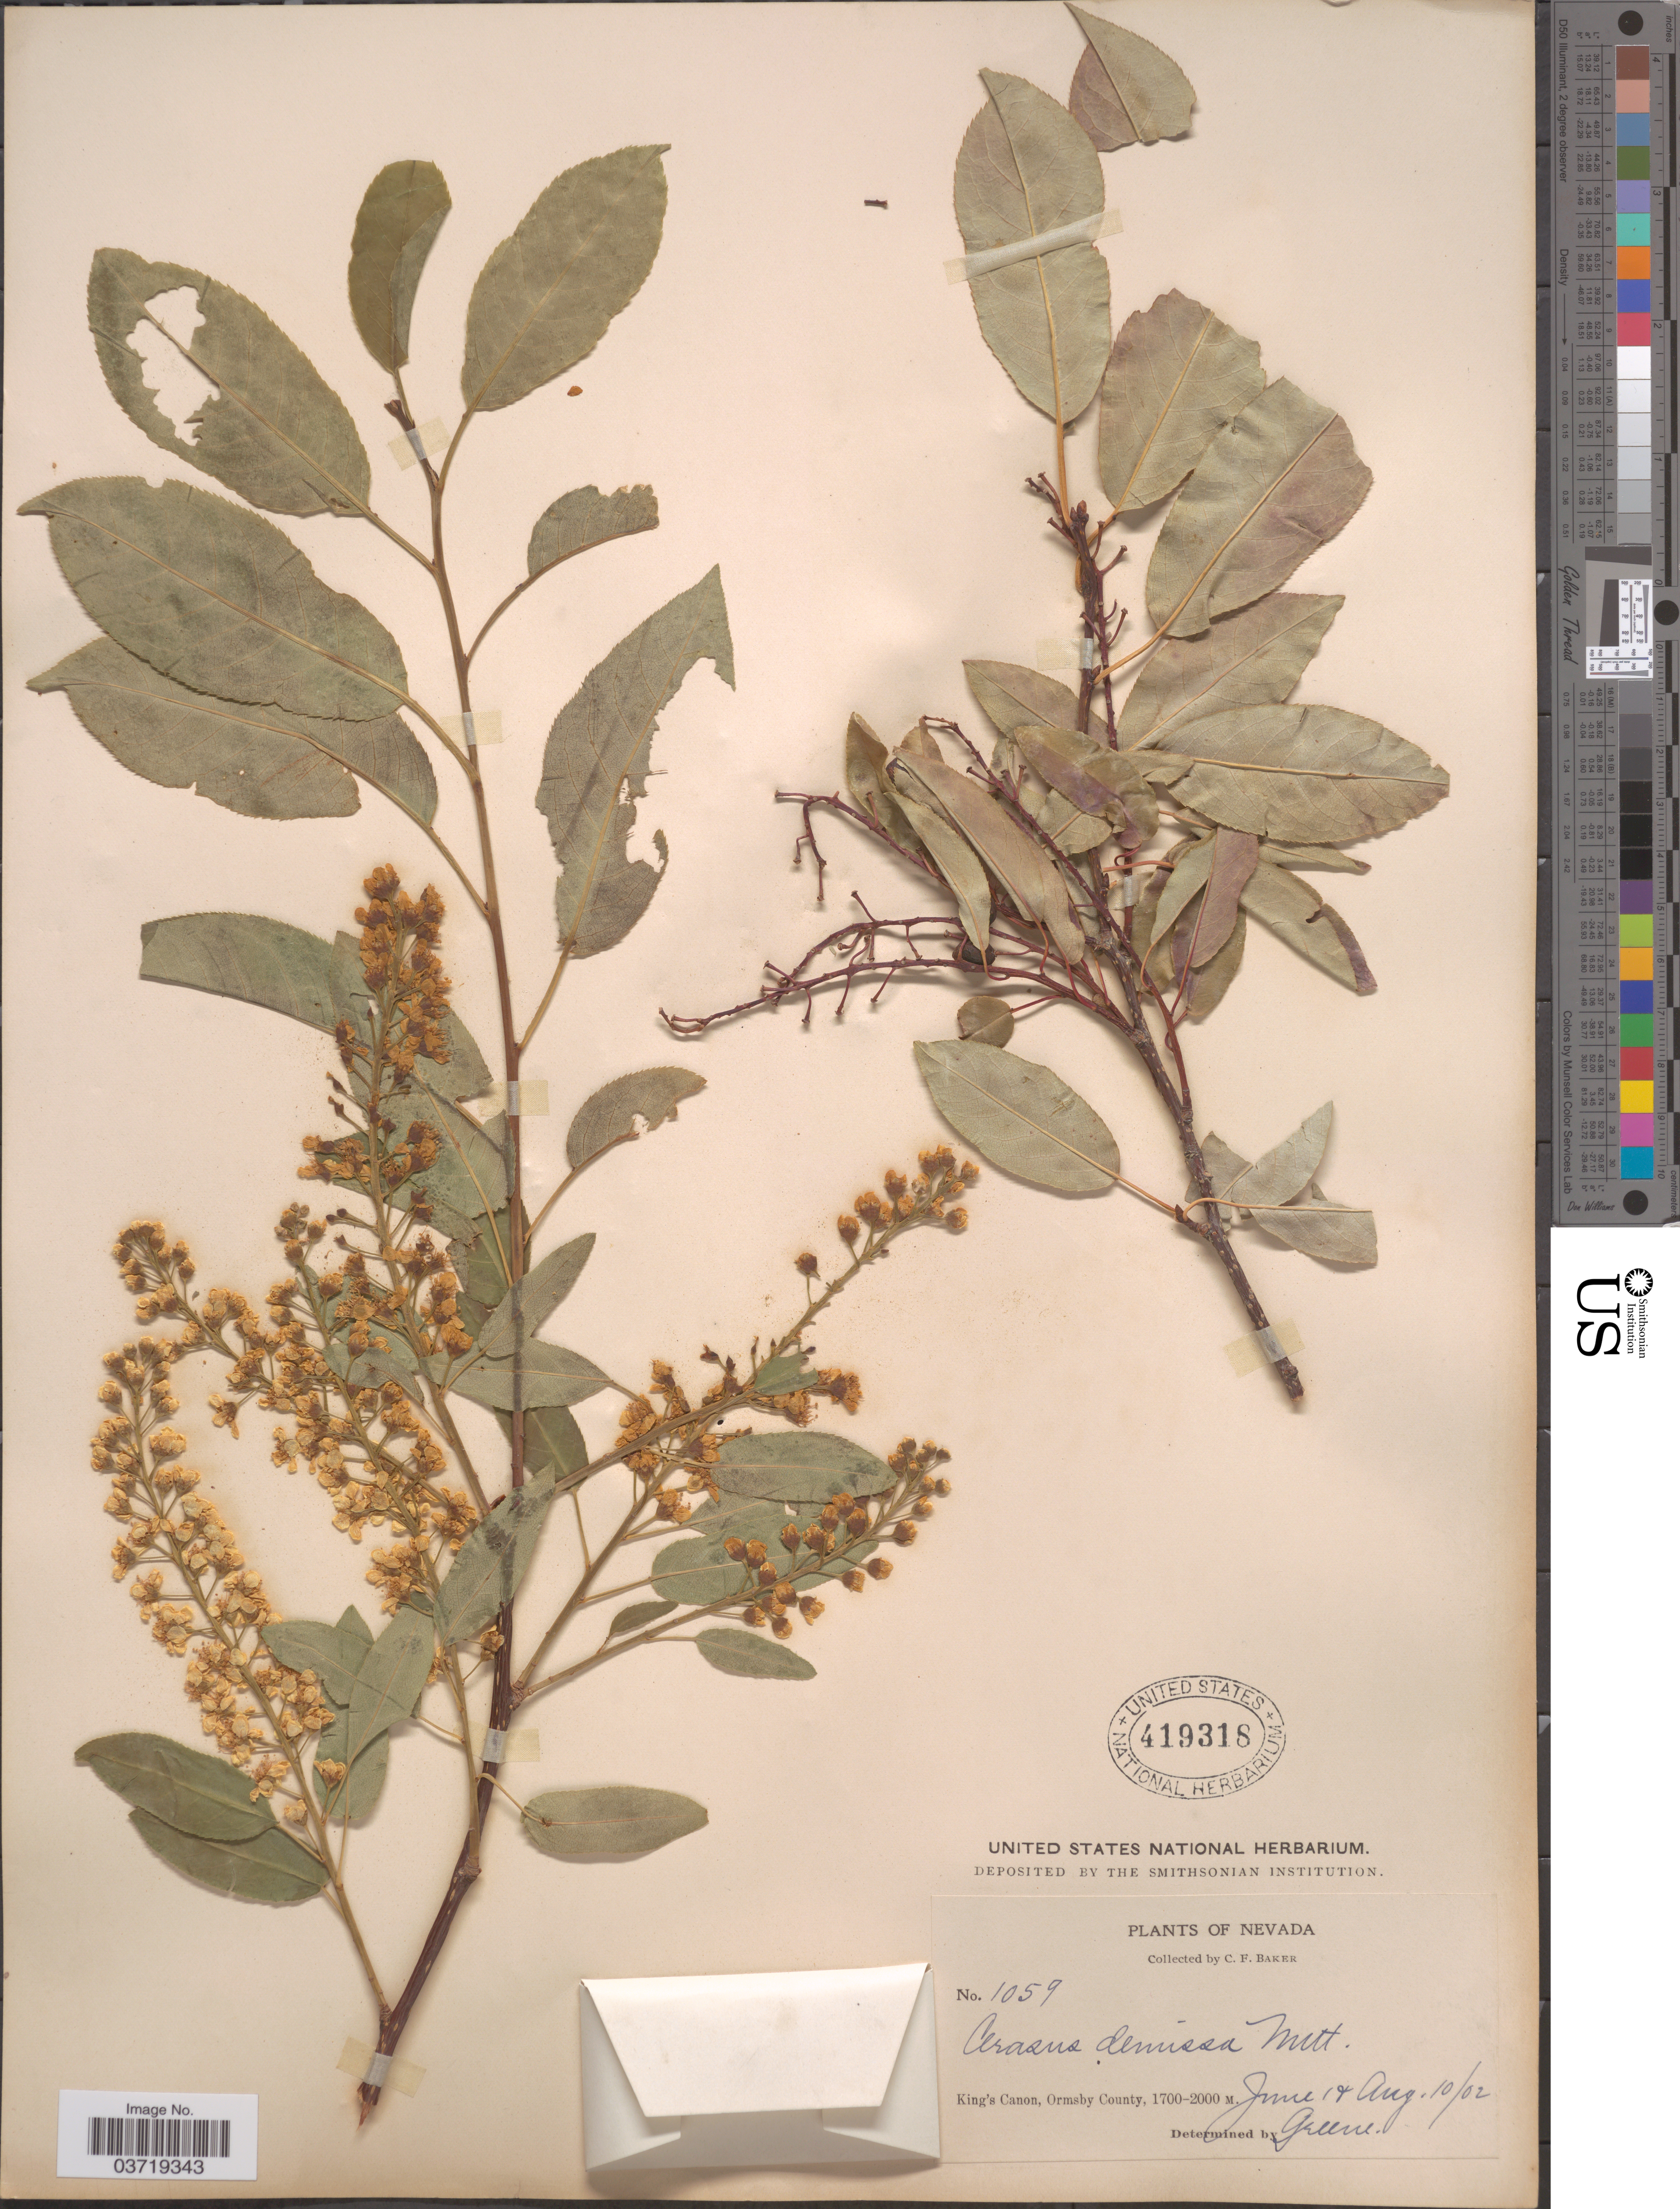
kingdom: Plantae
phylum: Tracheophyta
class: Magnoliopsida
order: Rosales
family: Rosaceae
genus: Prunus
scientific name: Prunus virginiana var. demissa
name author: (Nutt.) Torr.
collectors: C. F. Baker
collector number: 1059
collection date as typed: Transcribed d/m/y: 1/6/2 to 10/8/2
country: United States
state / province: Nevada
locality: King's Canon, Ormsby County.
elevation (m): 1700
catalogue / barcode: US 419318